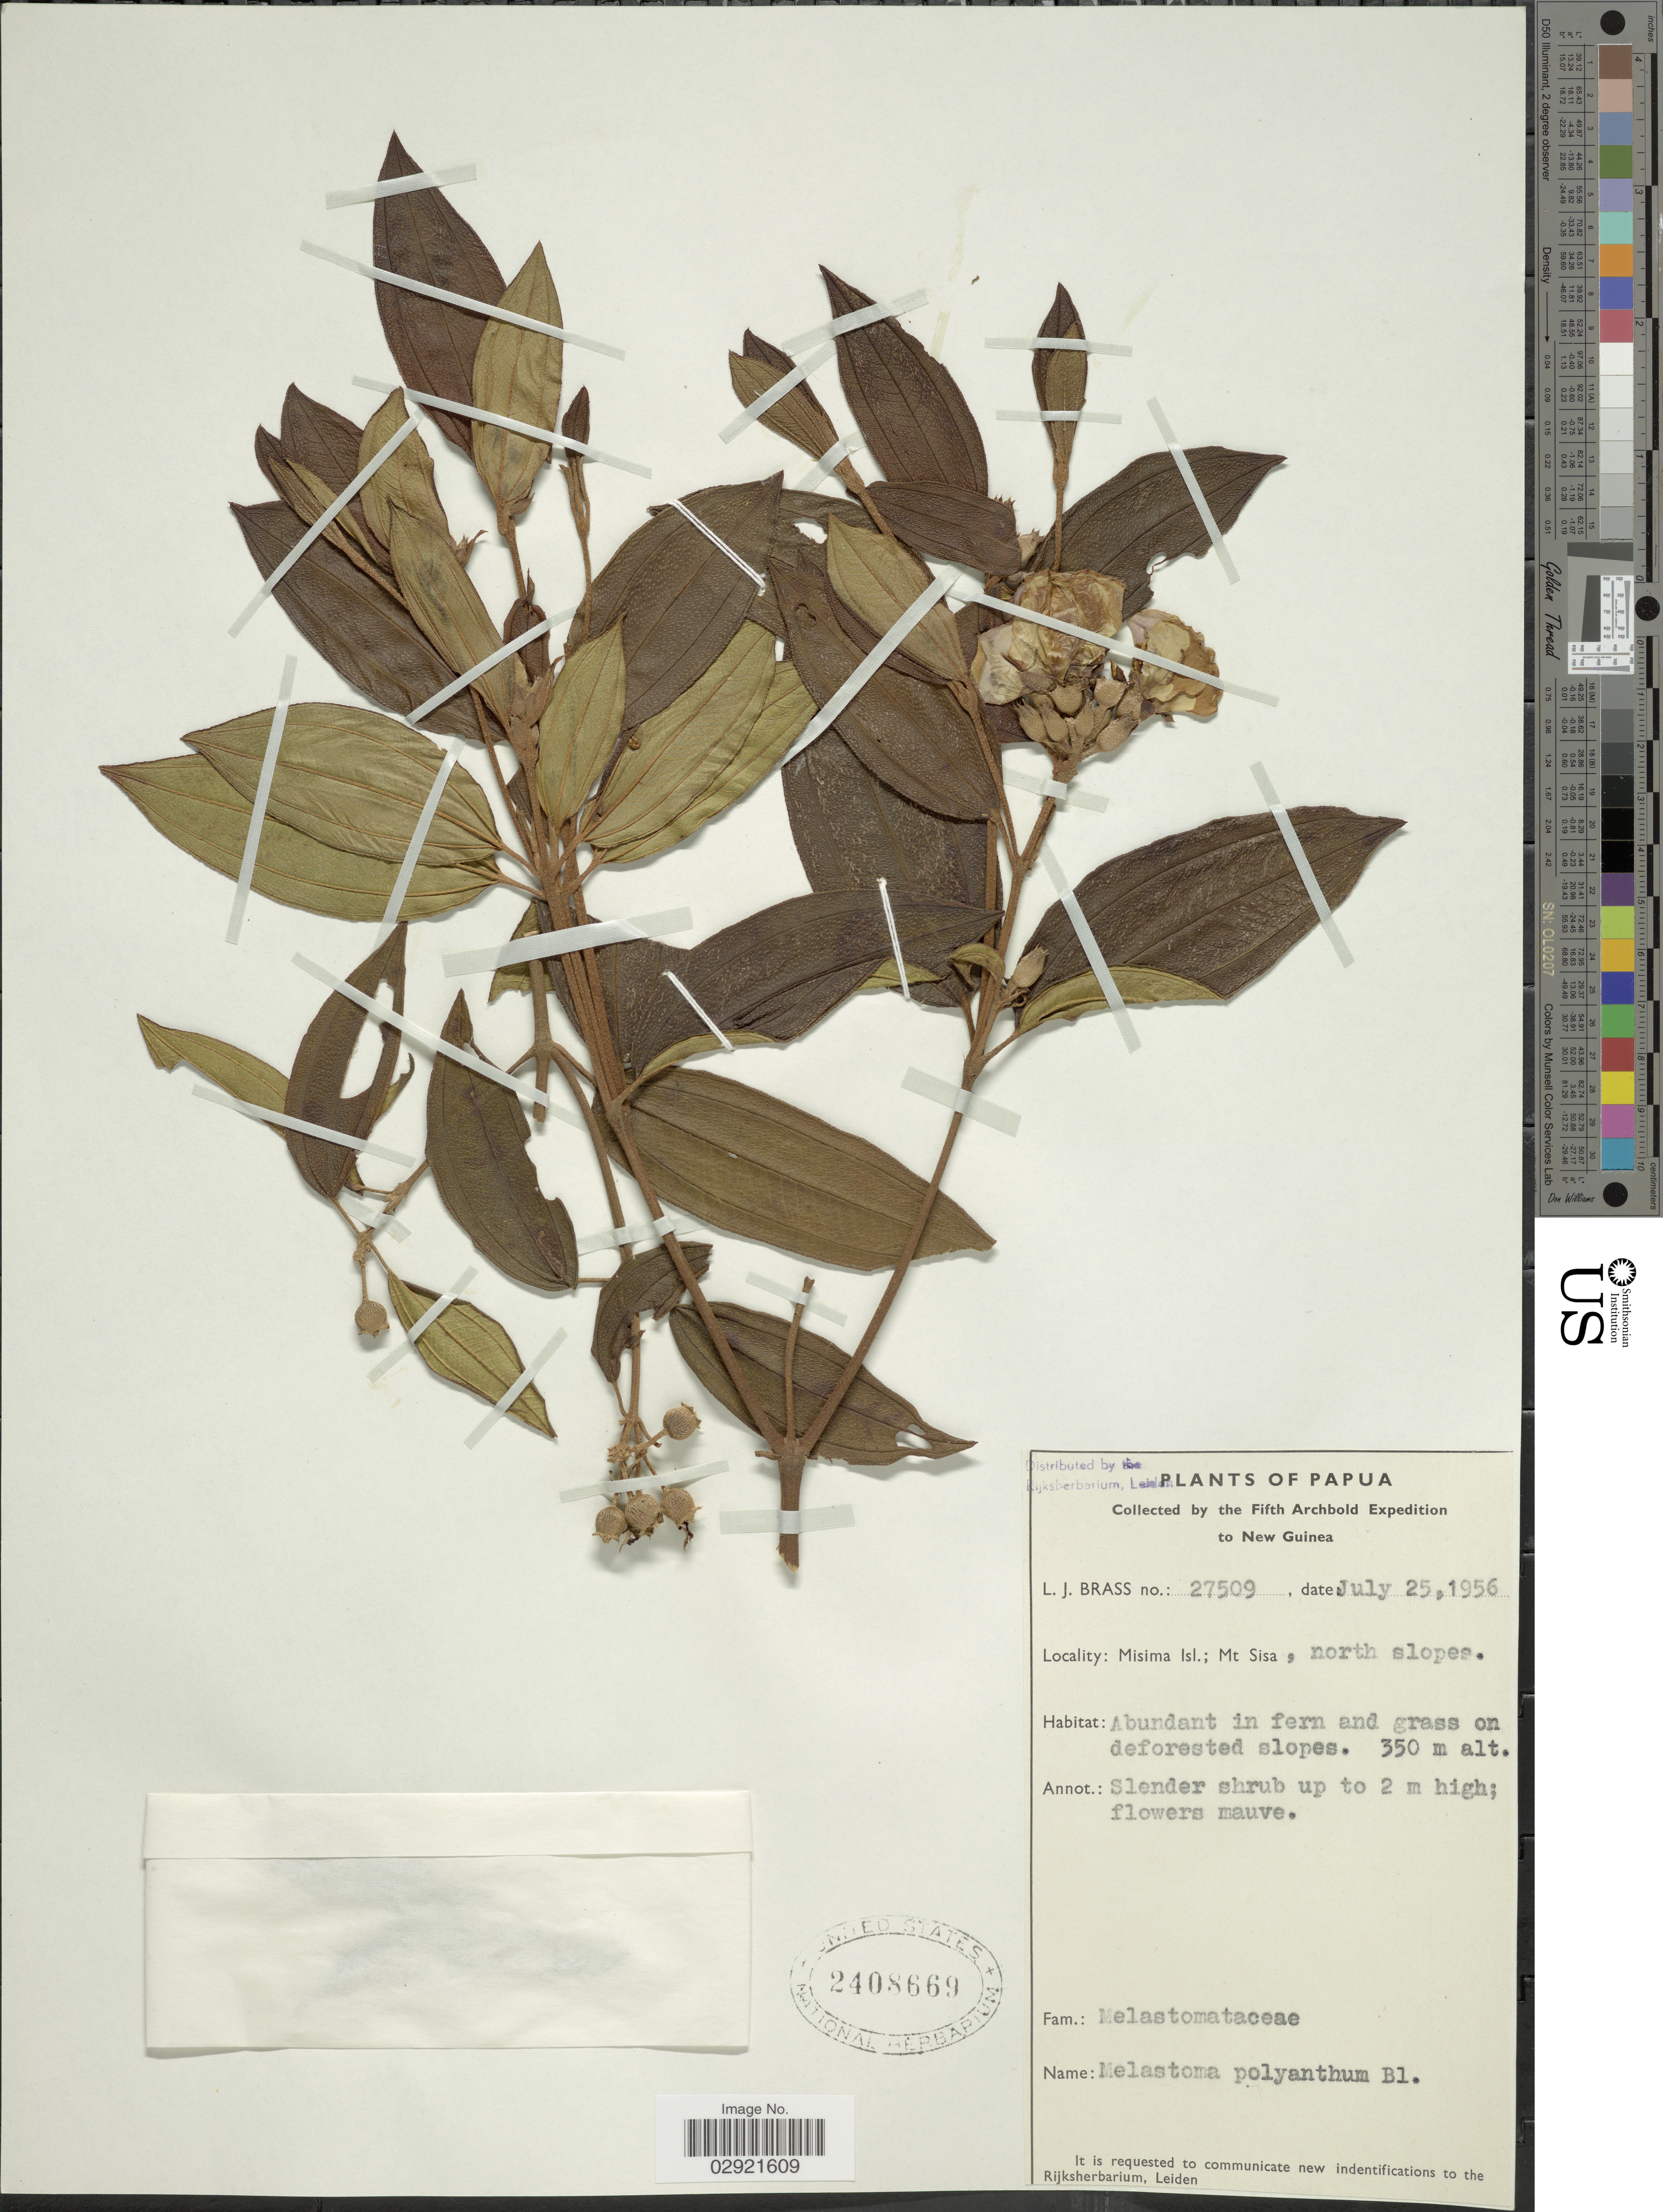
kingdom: Plantae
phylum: Tracheophyta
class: Magnoliopsida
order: Myrtales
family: Melastomataceae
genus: Melastoma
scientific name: Melastoma malabathricum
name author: L.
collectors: L. J. Brass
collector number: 27509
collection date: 1956-07-25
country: Papua New Guinea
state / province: Milne Bay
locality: New Guinea. Misima Isl.; Mt Sisa, north slopes.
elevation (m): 350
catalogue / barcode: US 2408669